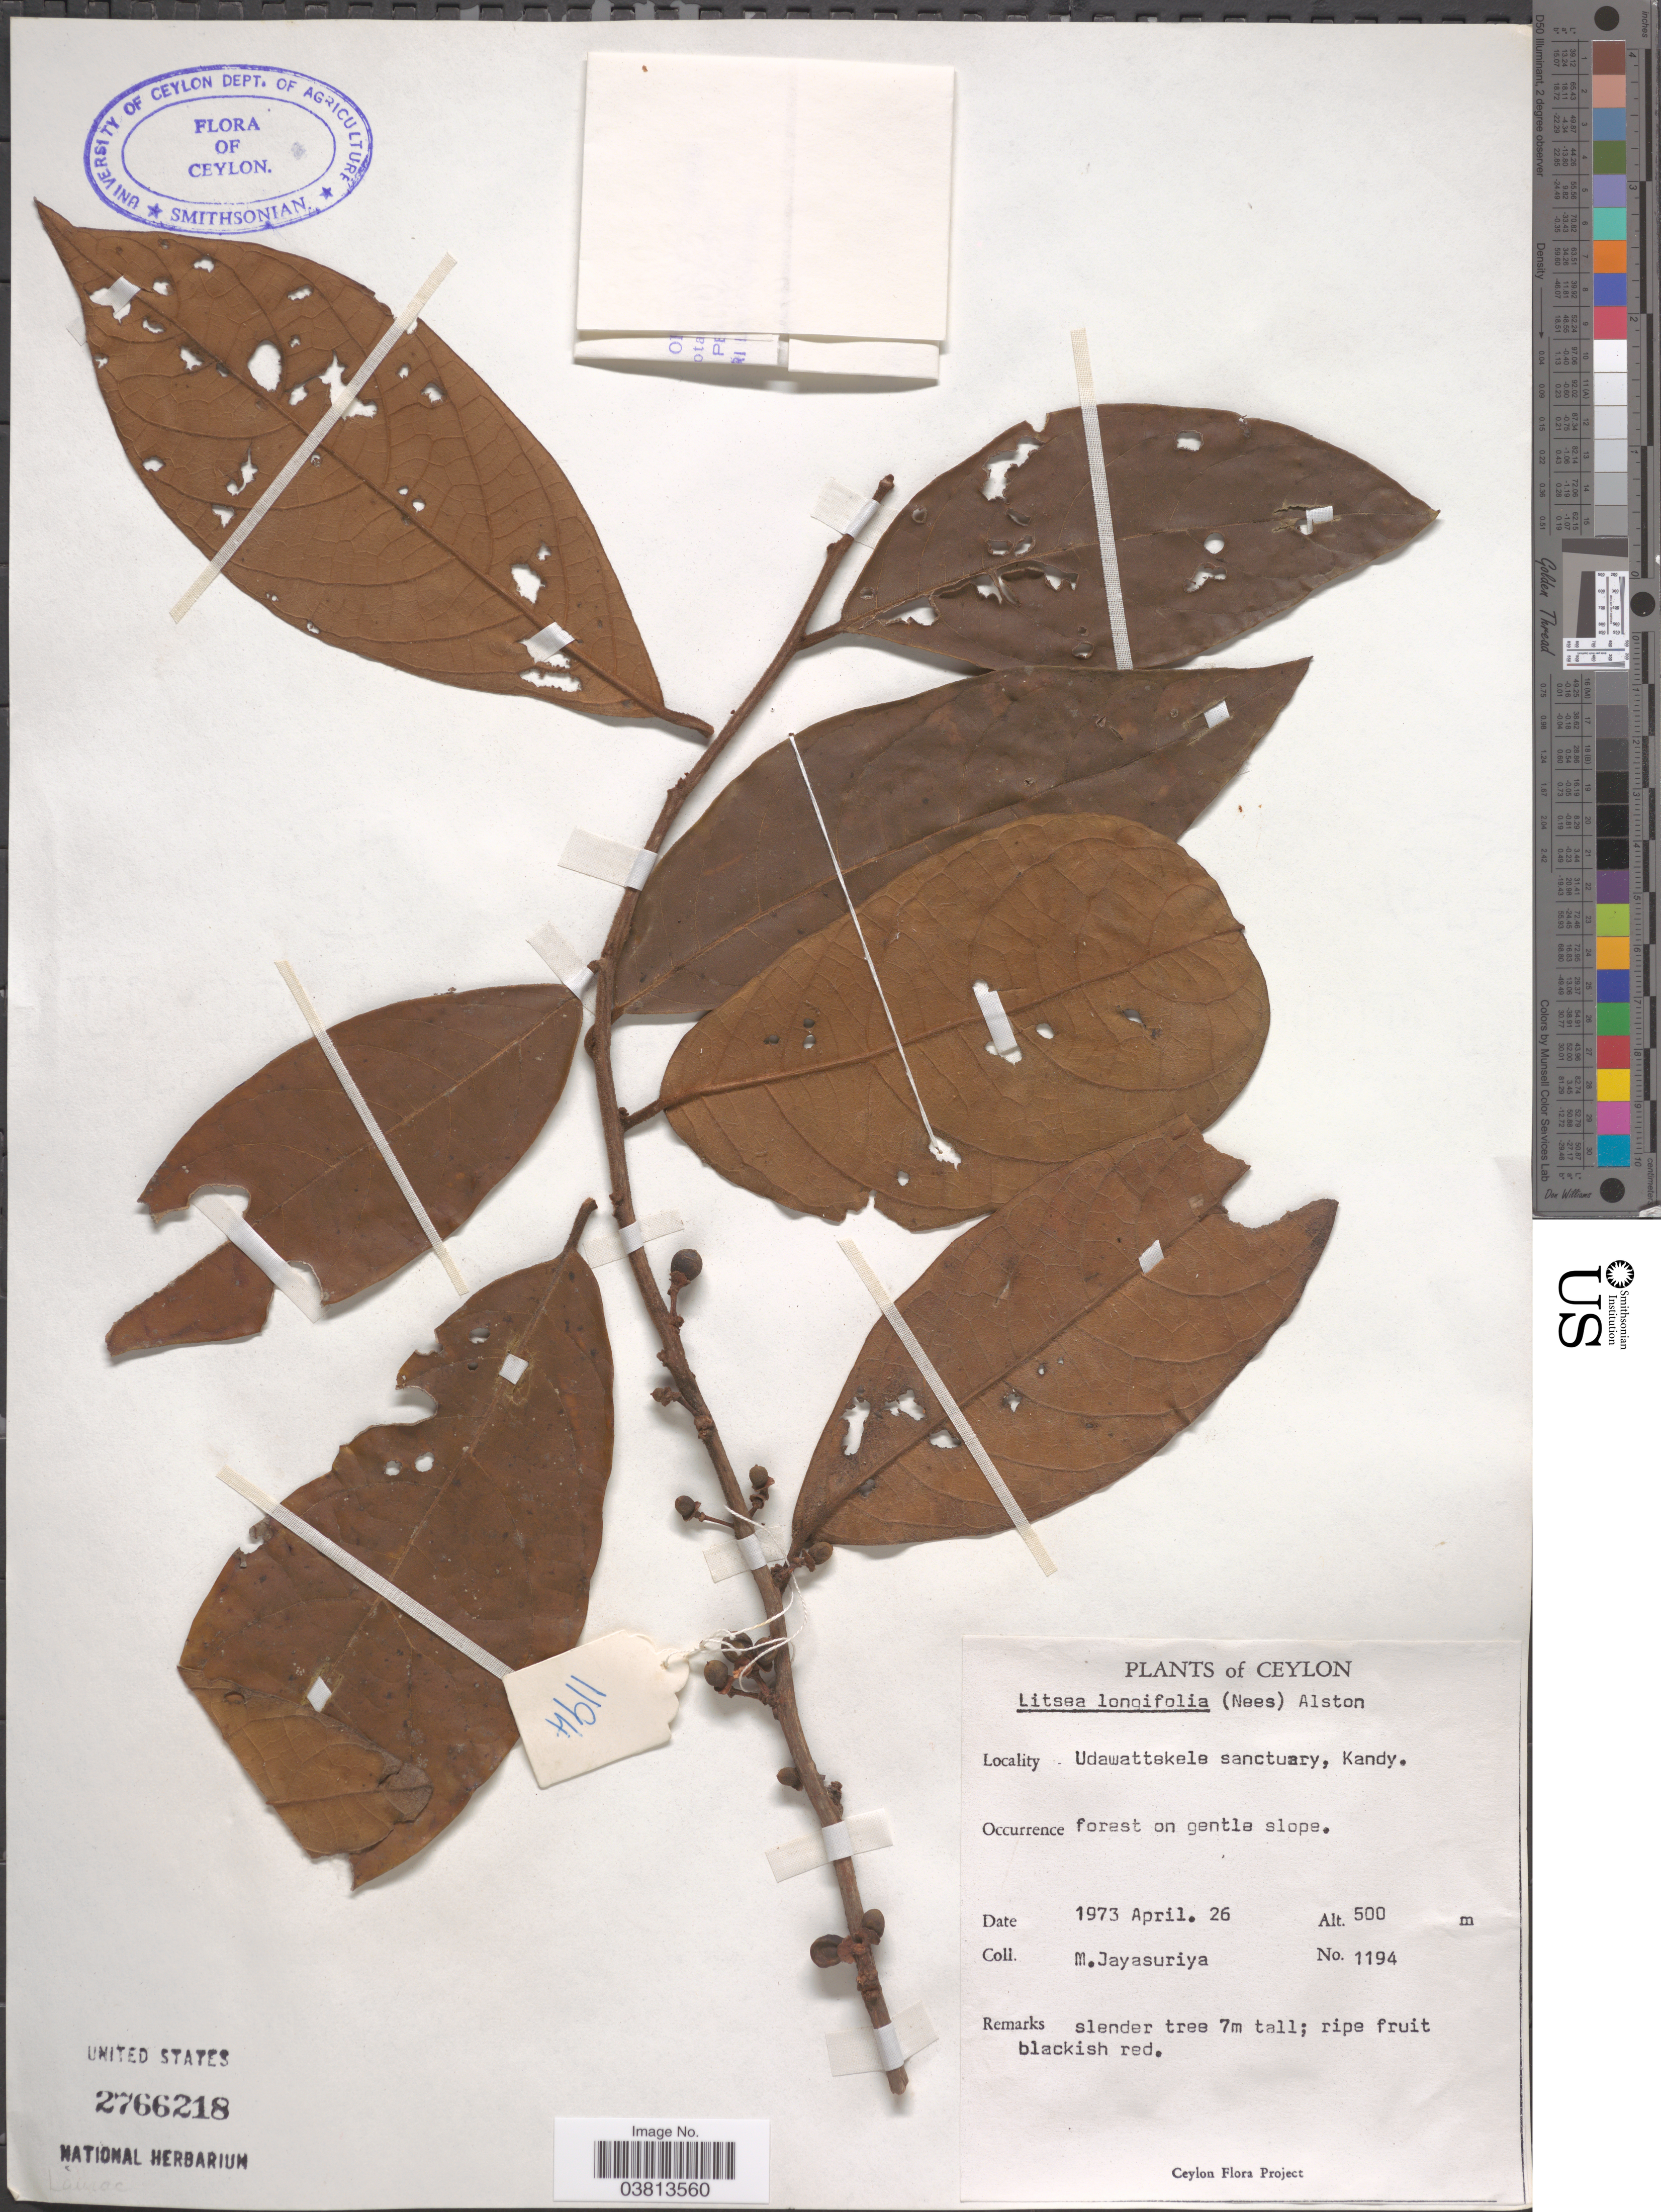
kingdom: Plantae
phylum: Tracheophyta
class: Magnoliopsida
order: Laurales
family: Lauraceae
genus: Litsea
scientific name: Litsea longifolia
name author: (Nees) Trimen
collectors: M. Jayasuriya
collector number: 1194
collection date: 1973-04-26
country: Sri Lanka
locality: Ceylon. Udawattekele sanctuary, Kandy. On gentle slope.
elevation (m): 500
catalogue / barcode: US 2766218